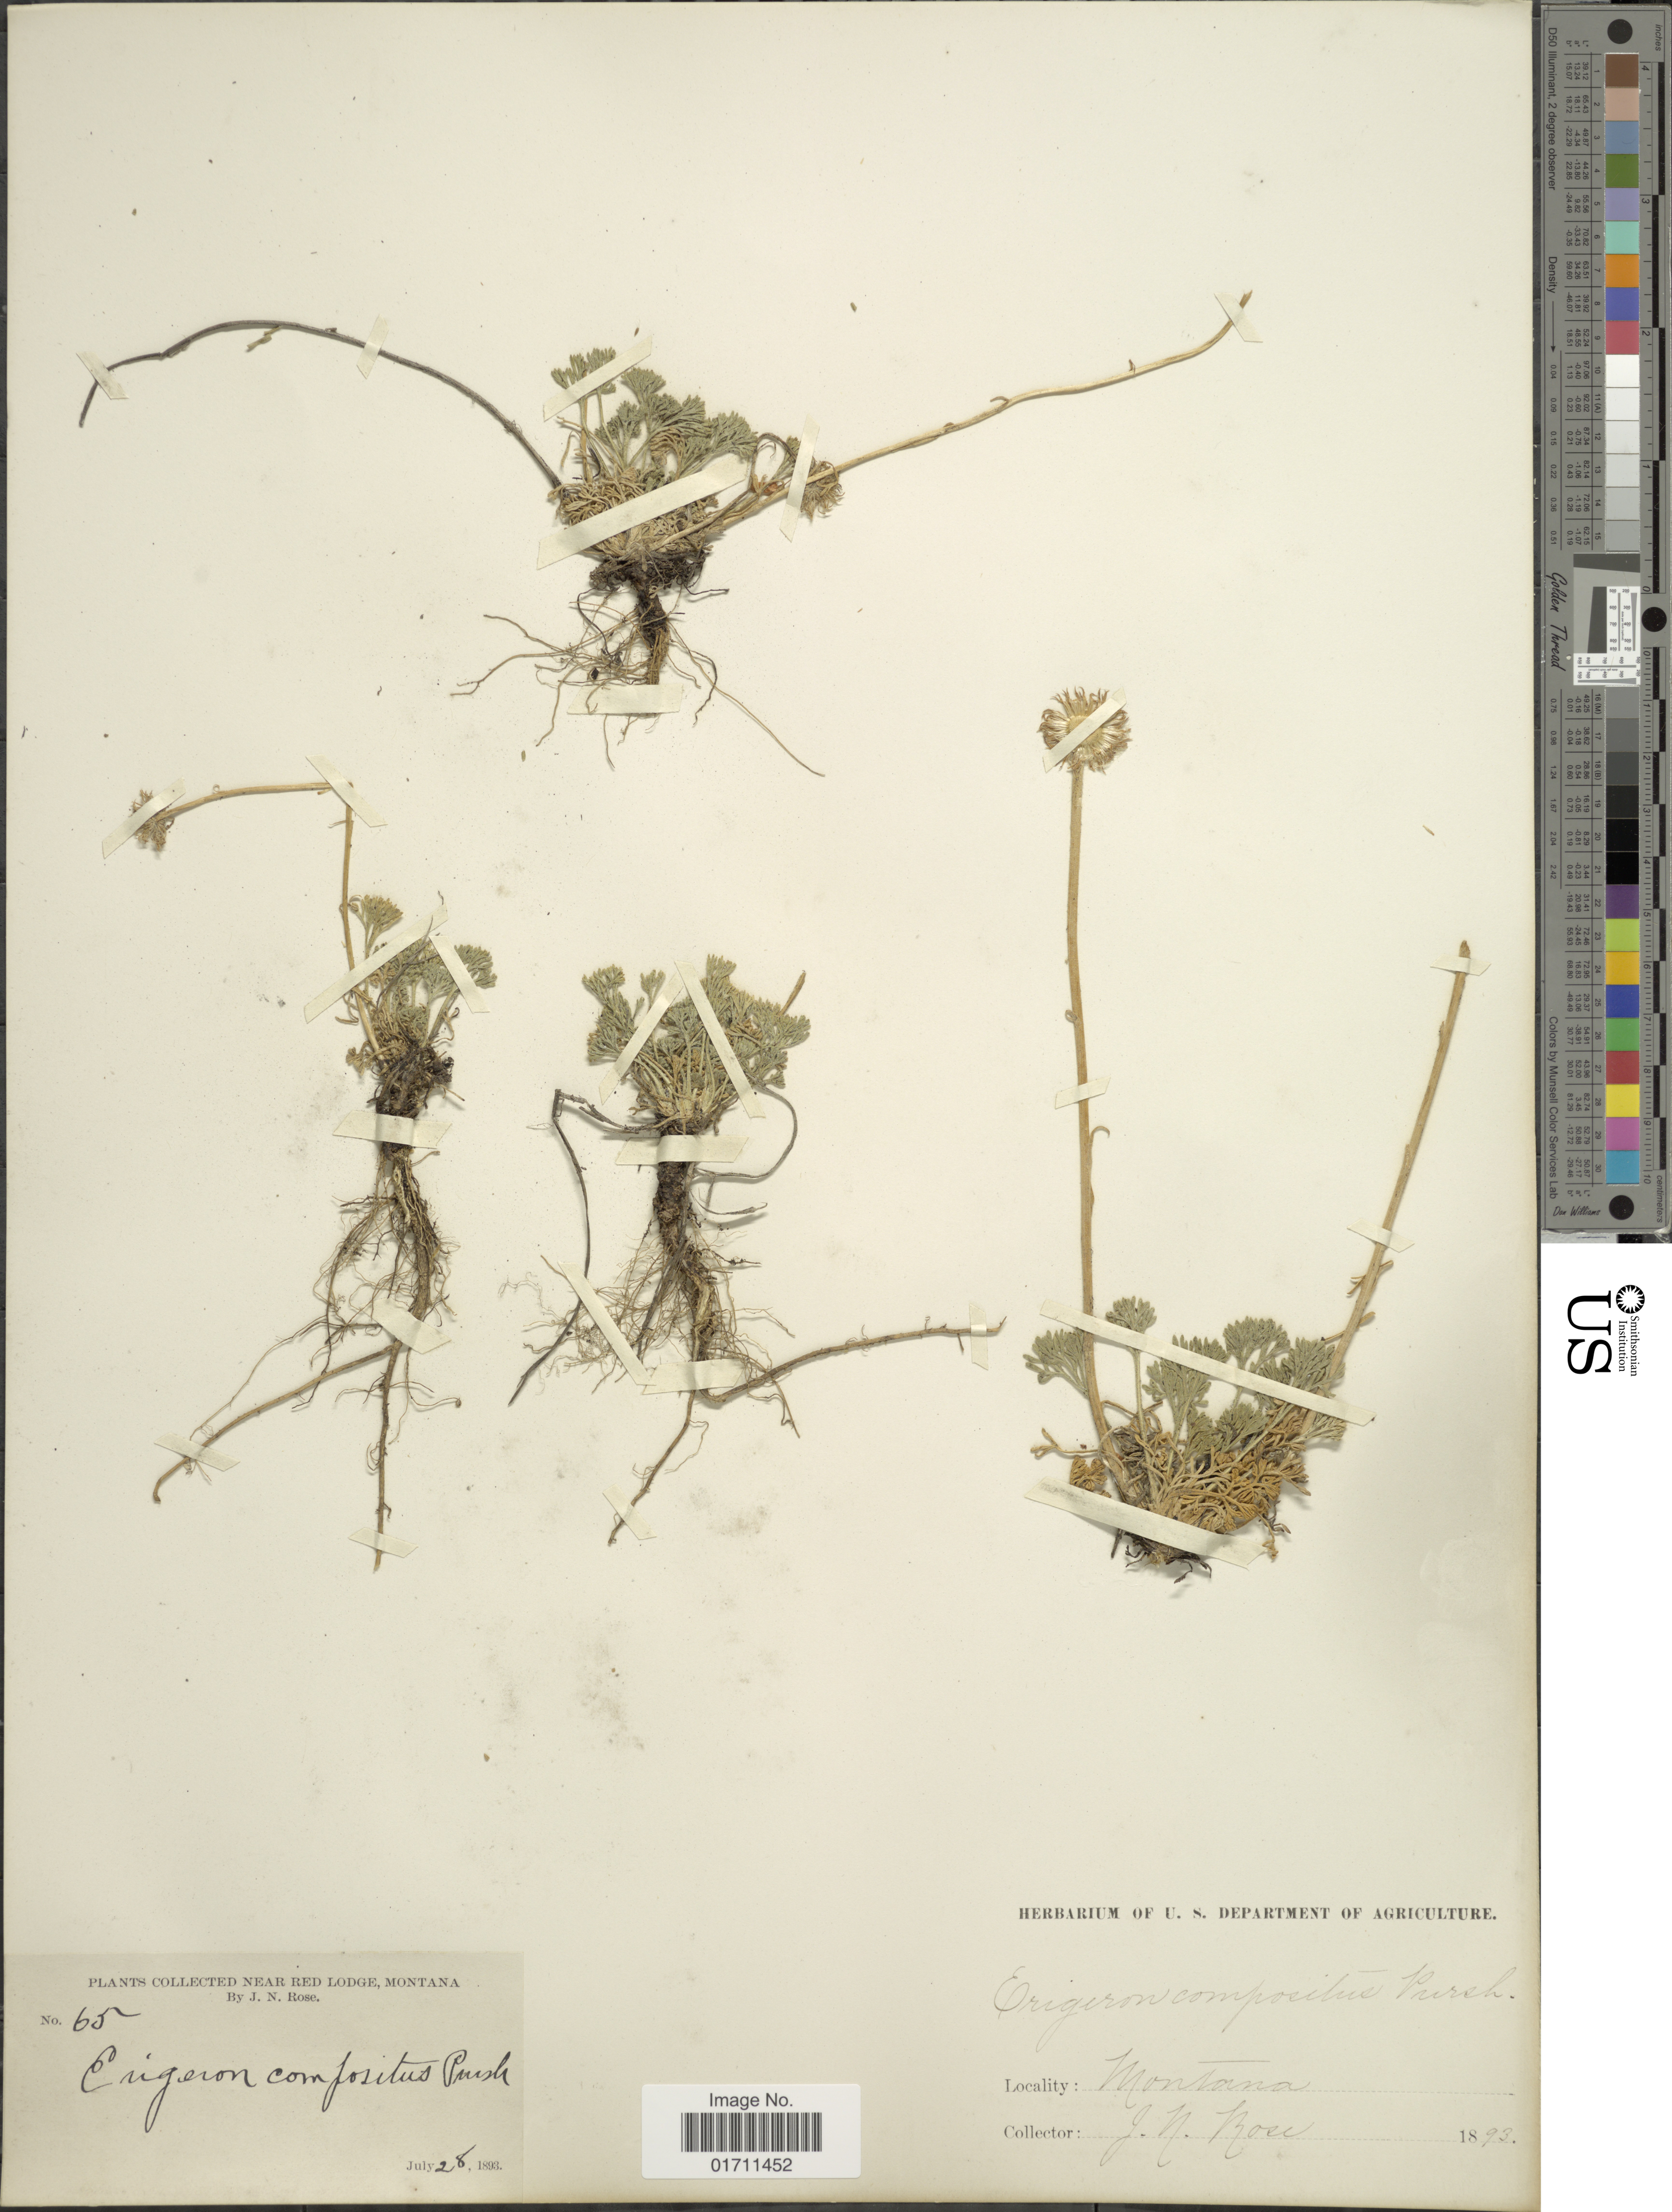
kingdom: Plantae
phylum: Tracheophyta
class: Magnoliopsida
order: Asterales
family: Asteraceae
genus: Erigeron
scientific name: Erigeron compositus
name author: Pursh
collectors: J. N. Rose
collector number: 65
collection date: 1893-06-28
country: United States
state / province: Montana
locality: Near Lodge